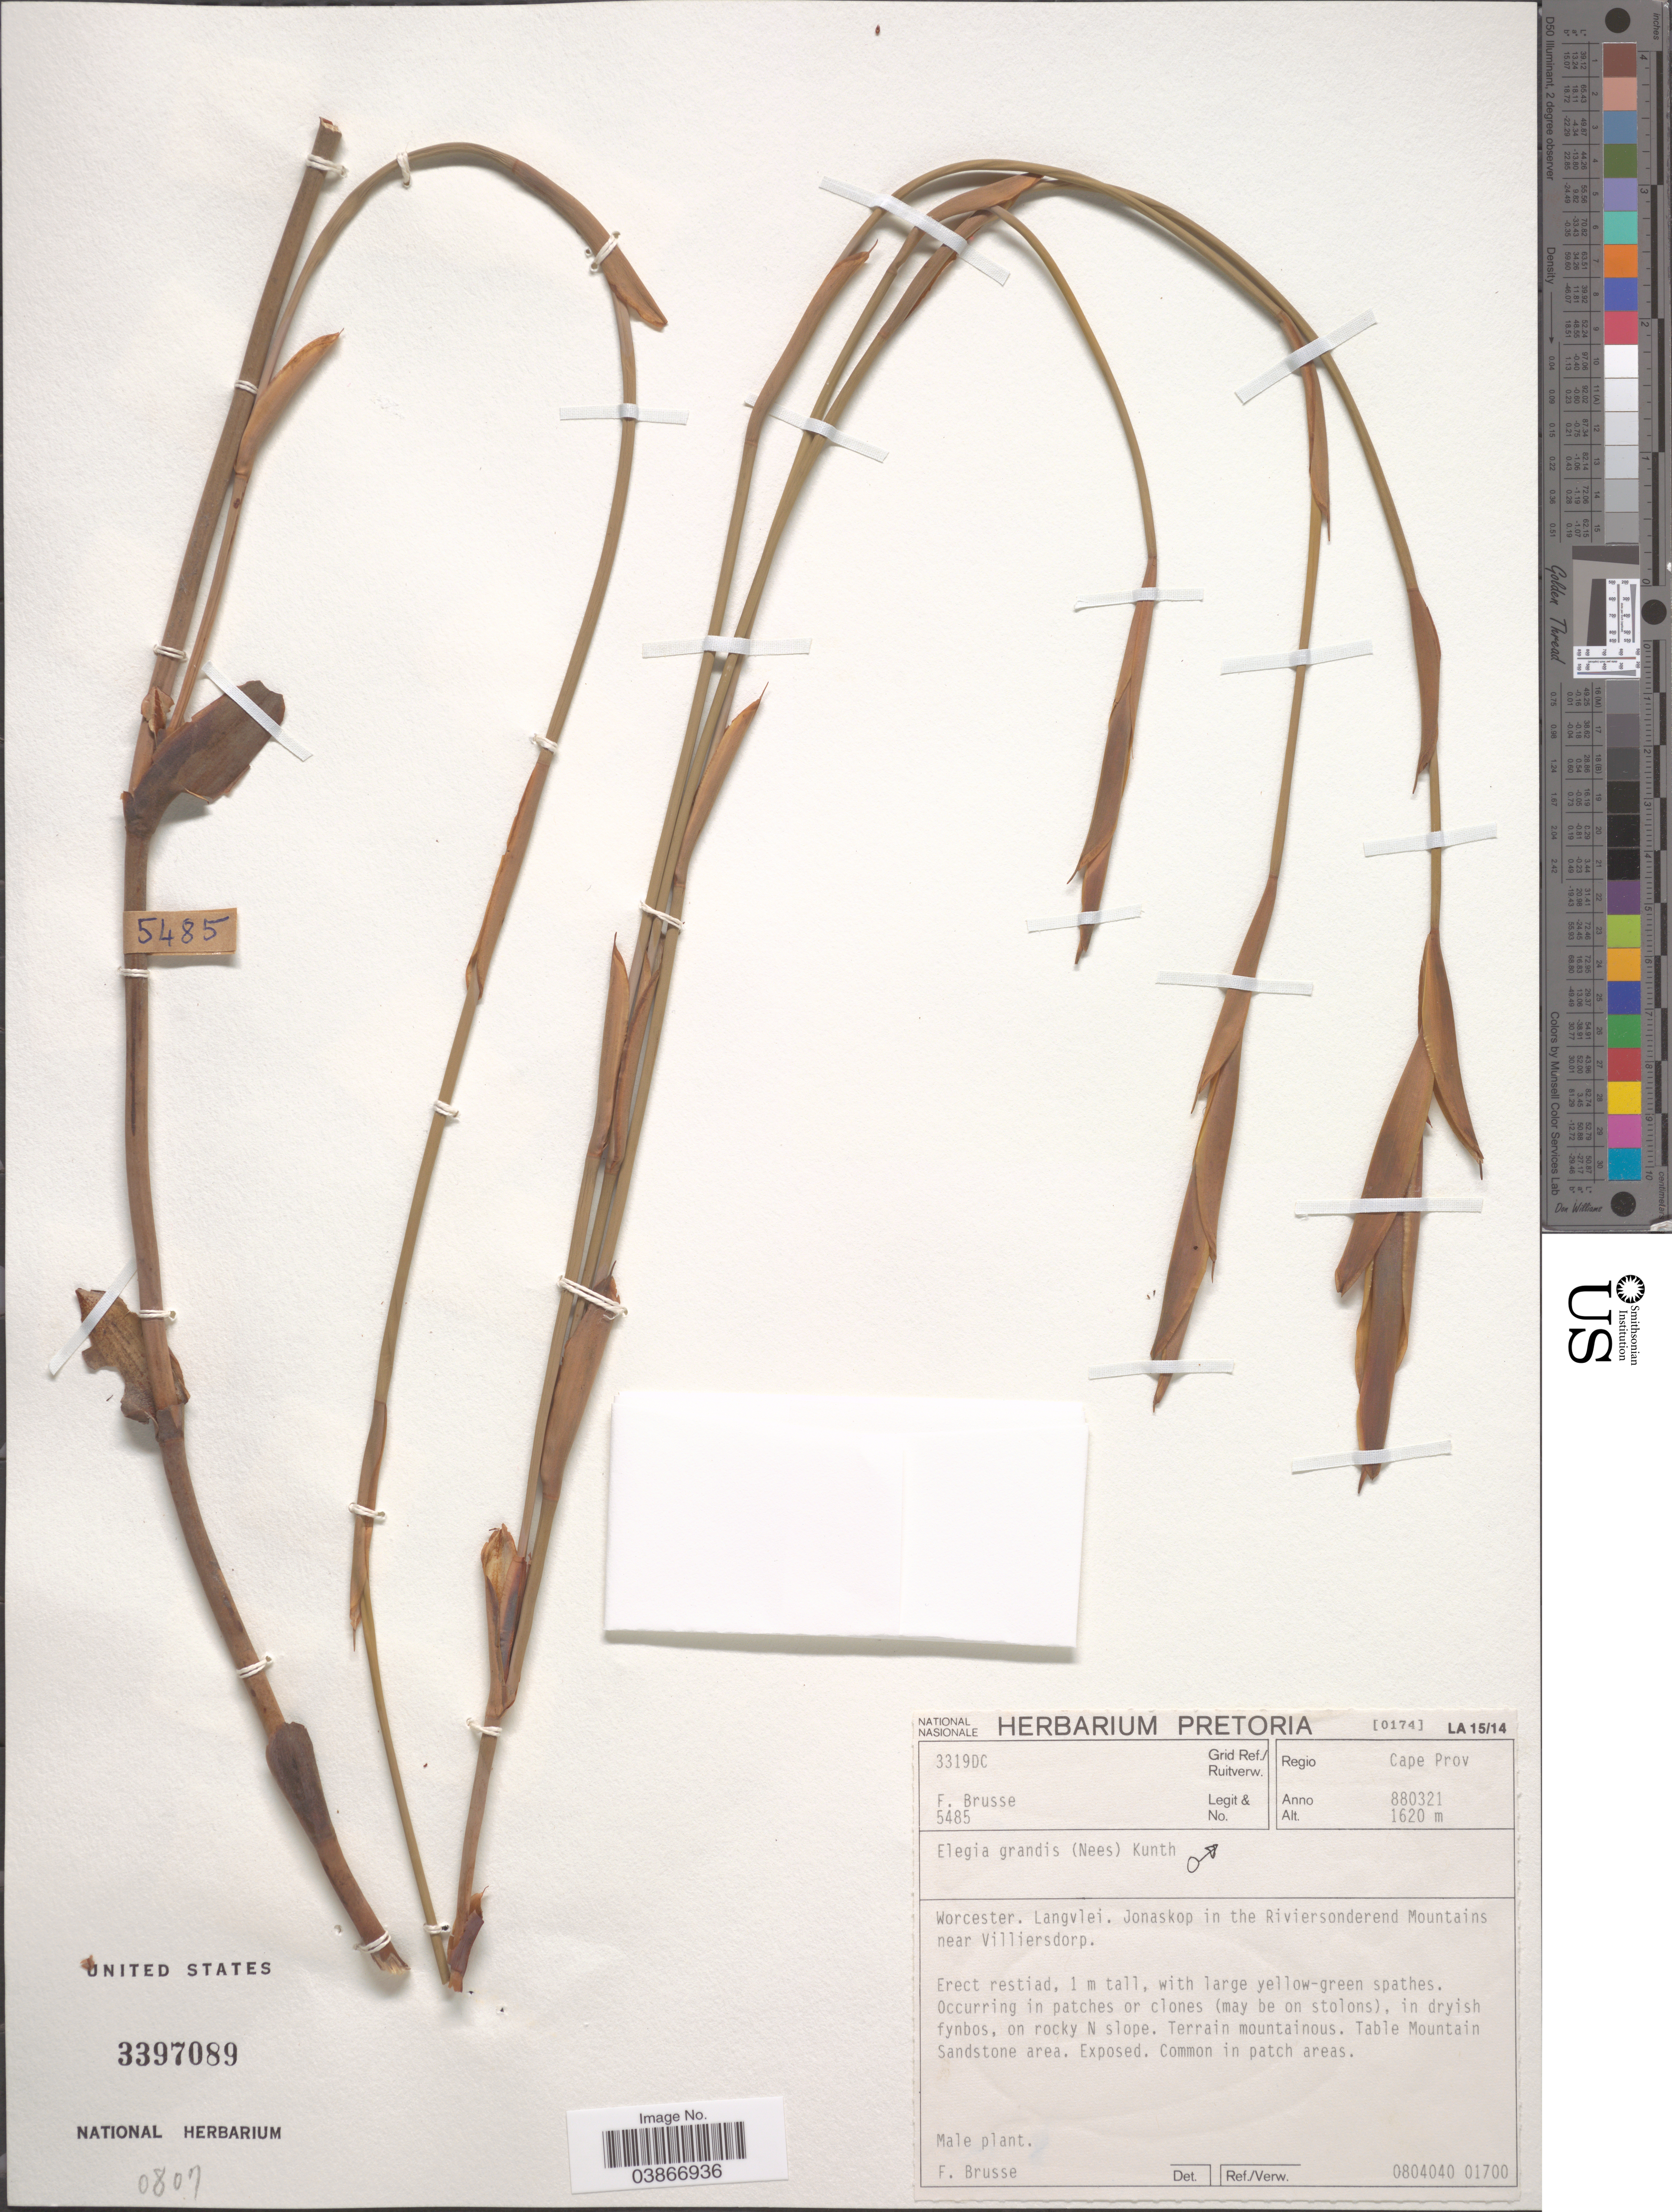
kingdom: Plantae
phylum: Tracheophyta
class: Liliopsida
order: Poales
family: Restionaceae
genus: Elegia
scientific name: Elegia grandis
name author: (Spreng. ex Nees) Kunth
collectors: F. A. Brusse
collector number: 5485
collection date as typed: Transcribed d/m/y: 21/3/88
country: South Africa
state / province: Western Cape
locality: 3391DC Grid Ref./Ruitverw. Regio Cape Prov. Worcester. Langvlei. Jonaskop in the Riviersonderend Mountains near Villiersdorp. On N rocky slope. Table Mountain Sandstone area.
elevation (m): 1620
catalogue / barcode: US 3397089